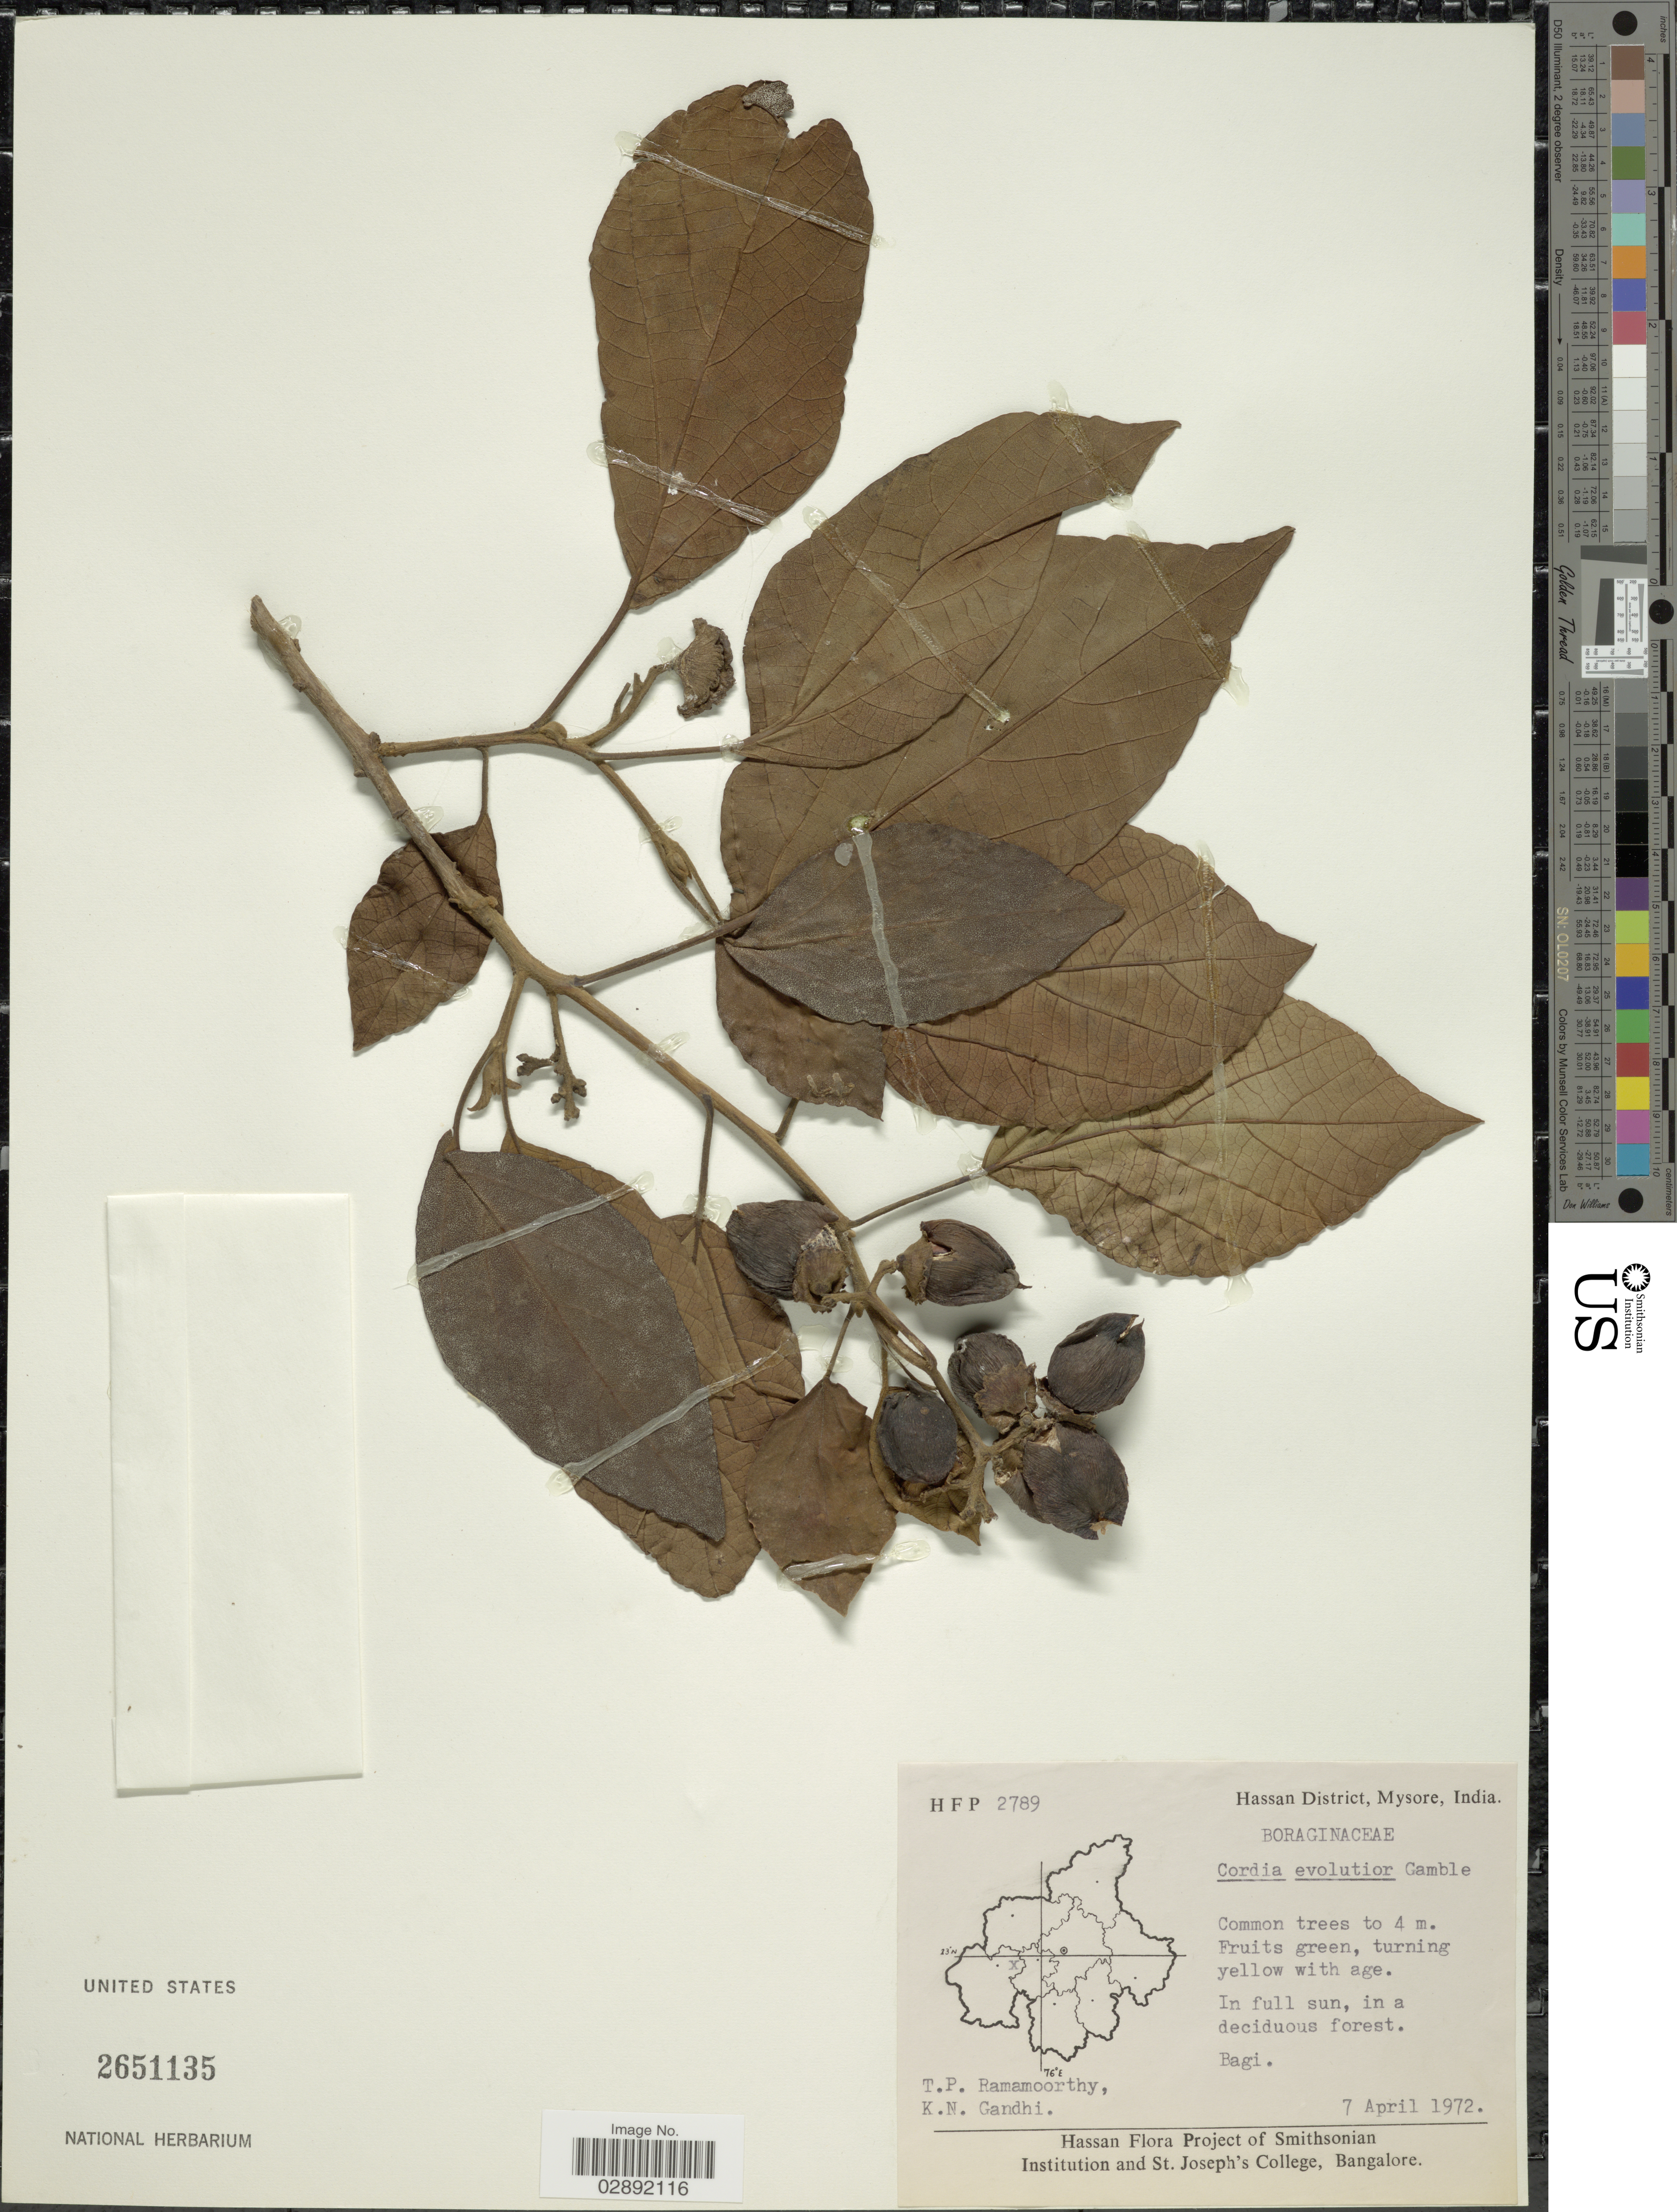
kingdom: Plantae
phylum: Tracheophyta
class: Magnoliopsida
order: Boraginales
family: Cordiaceae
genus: Cordia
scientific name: Cordia evolutior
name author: (C.B. Clarke) Gamble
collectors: T. P. Ramamoorthy & K. N. Gandhi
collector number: HFP2789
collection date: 1972-04-07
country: India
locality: Hassan District, Mysore. Bagi.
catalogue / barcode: US 2651135